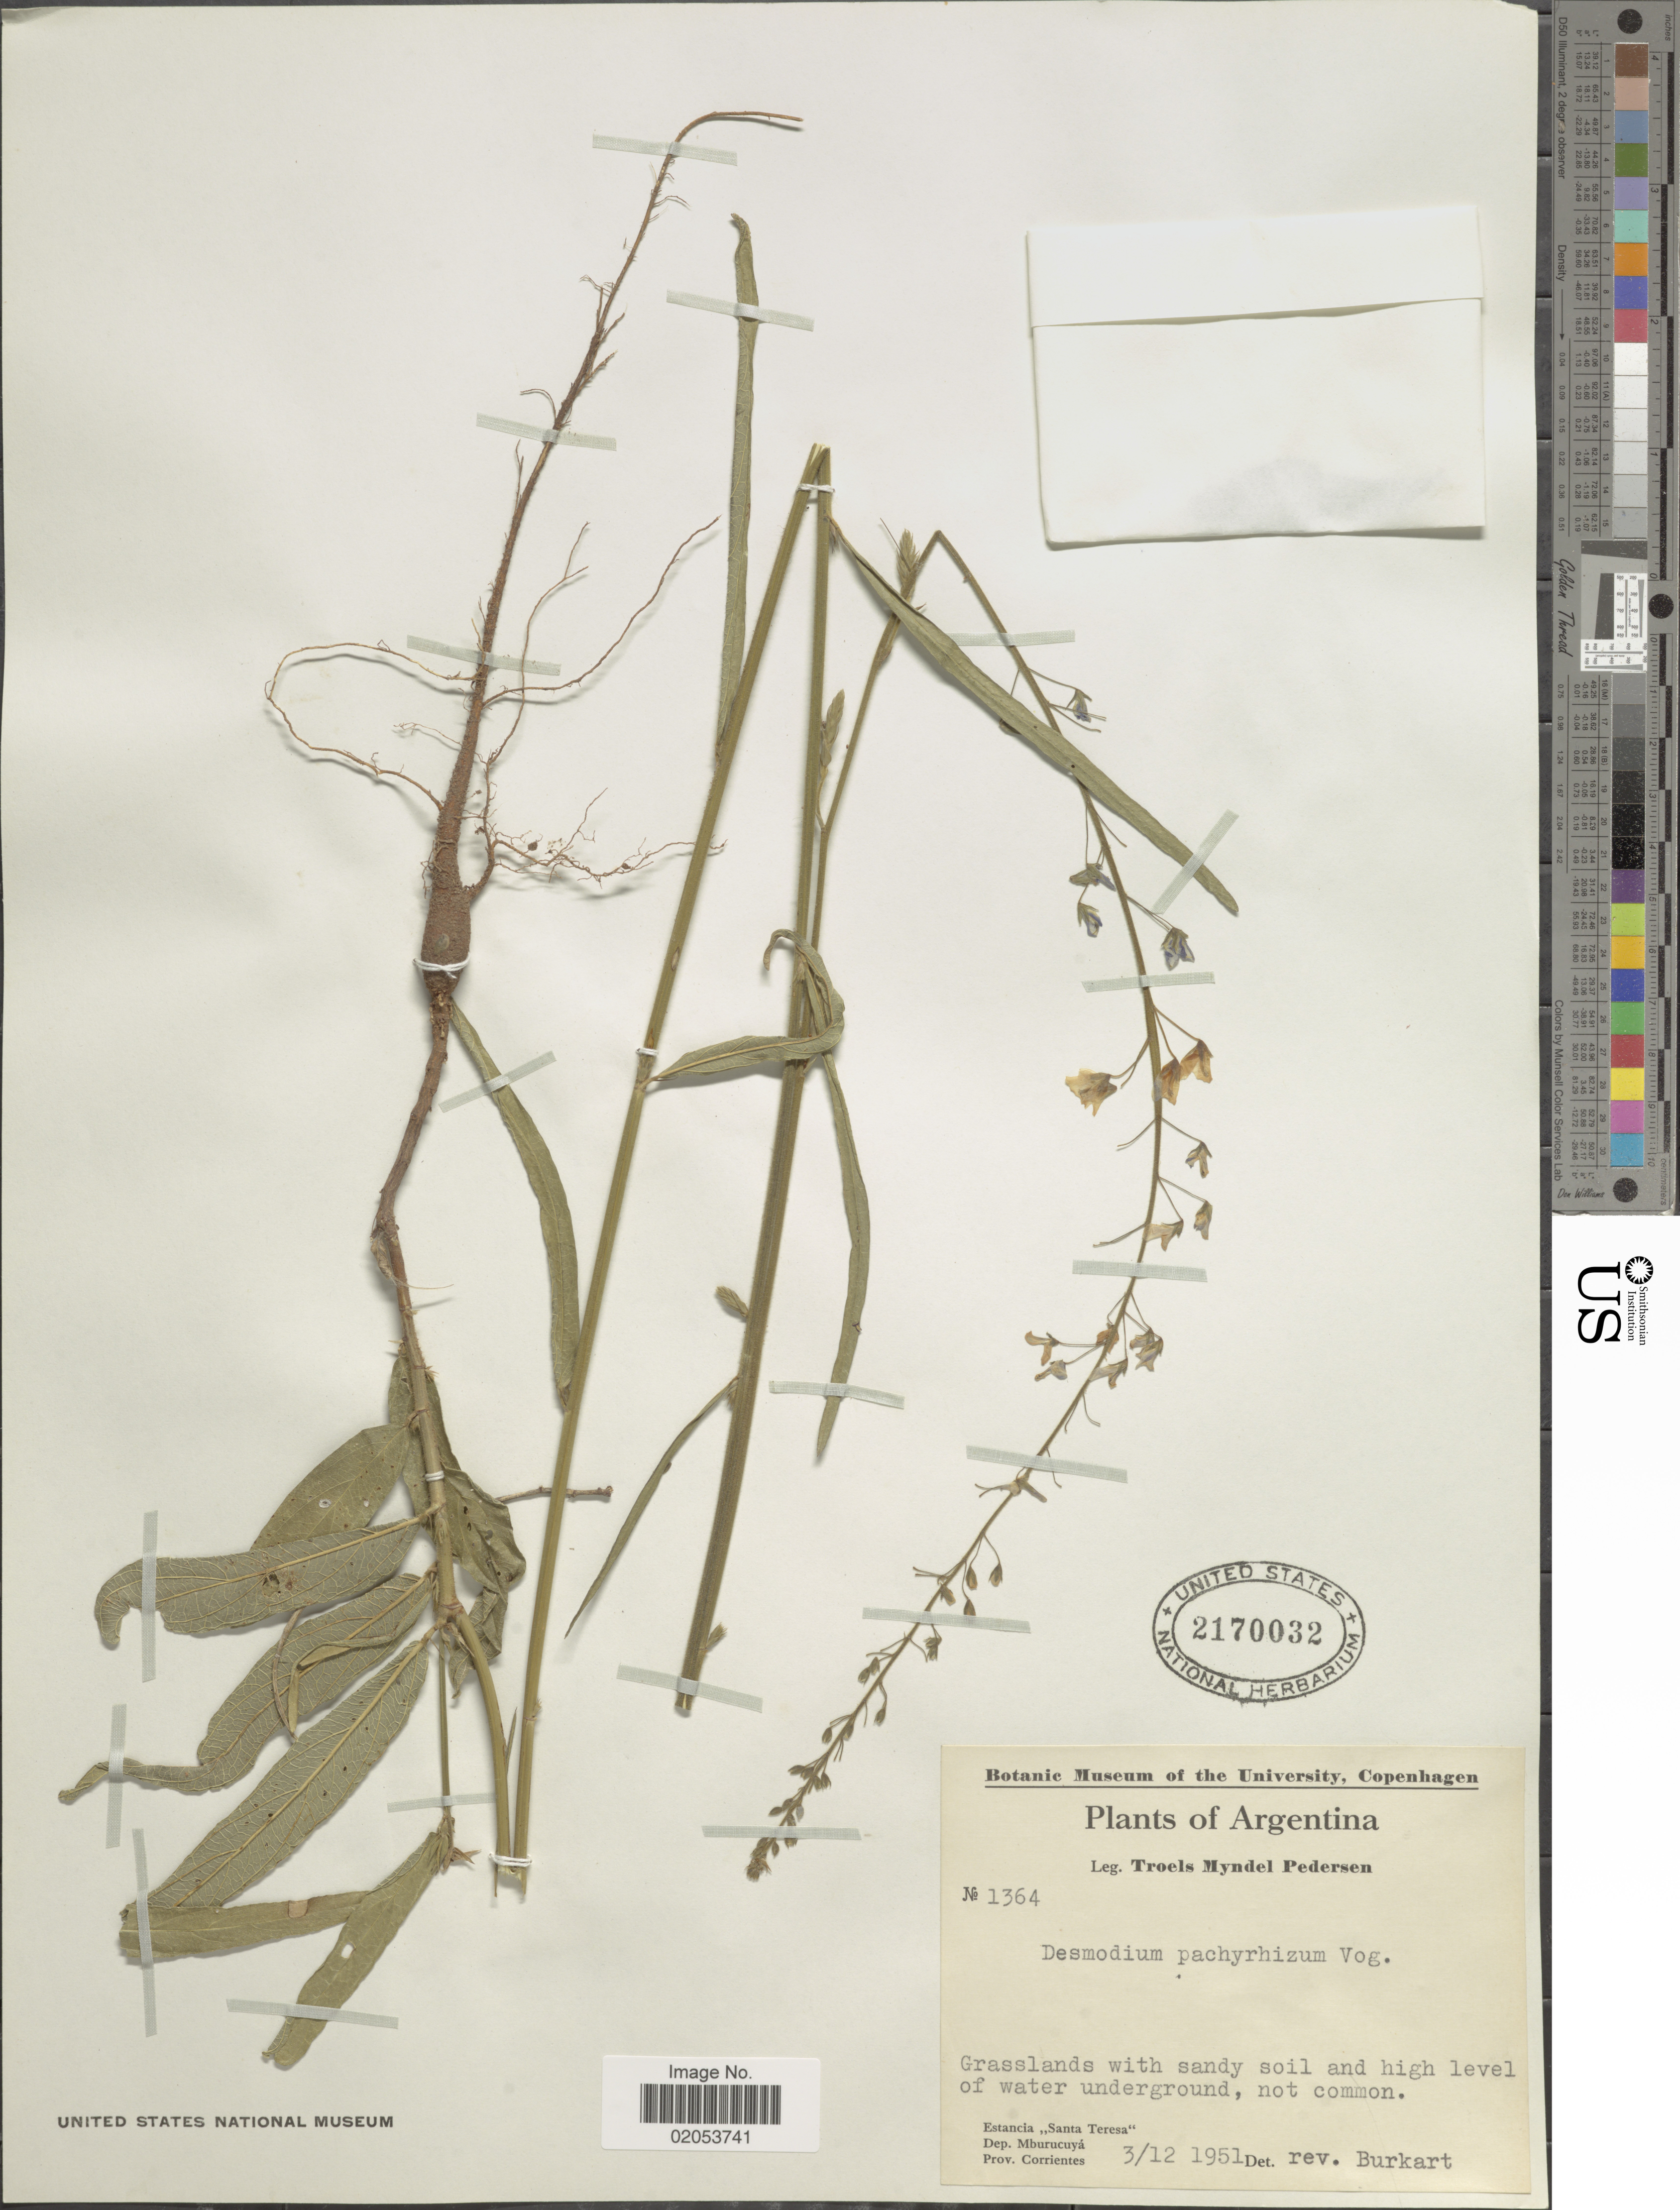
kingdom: Plantae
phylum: Tracheophyta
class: Magnoliopsida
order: Fabales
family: Fabaceae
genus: Desmodium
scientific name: Desmodium pachyrrhizum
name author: Vogel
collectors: T. Pederson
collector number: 1364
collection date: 1951-12-03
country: Argentina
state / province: Corrientes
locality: Estancia Santa Teresa, Dep. Mburucuya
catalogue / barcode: US 2170032